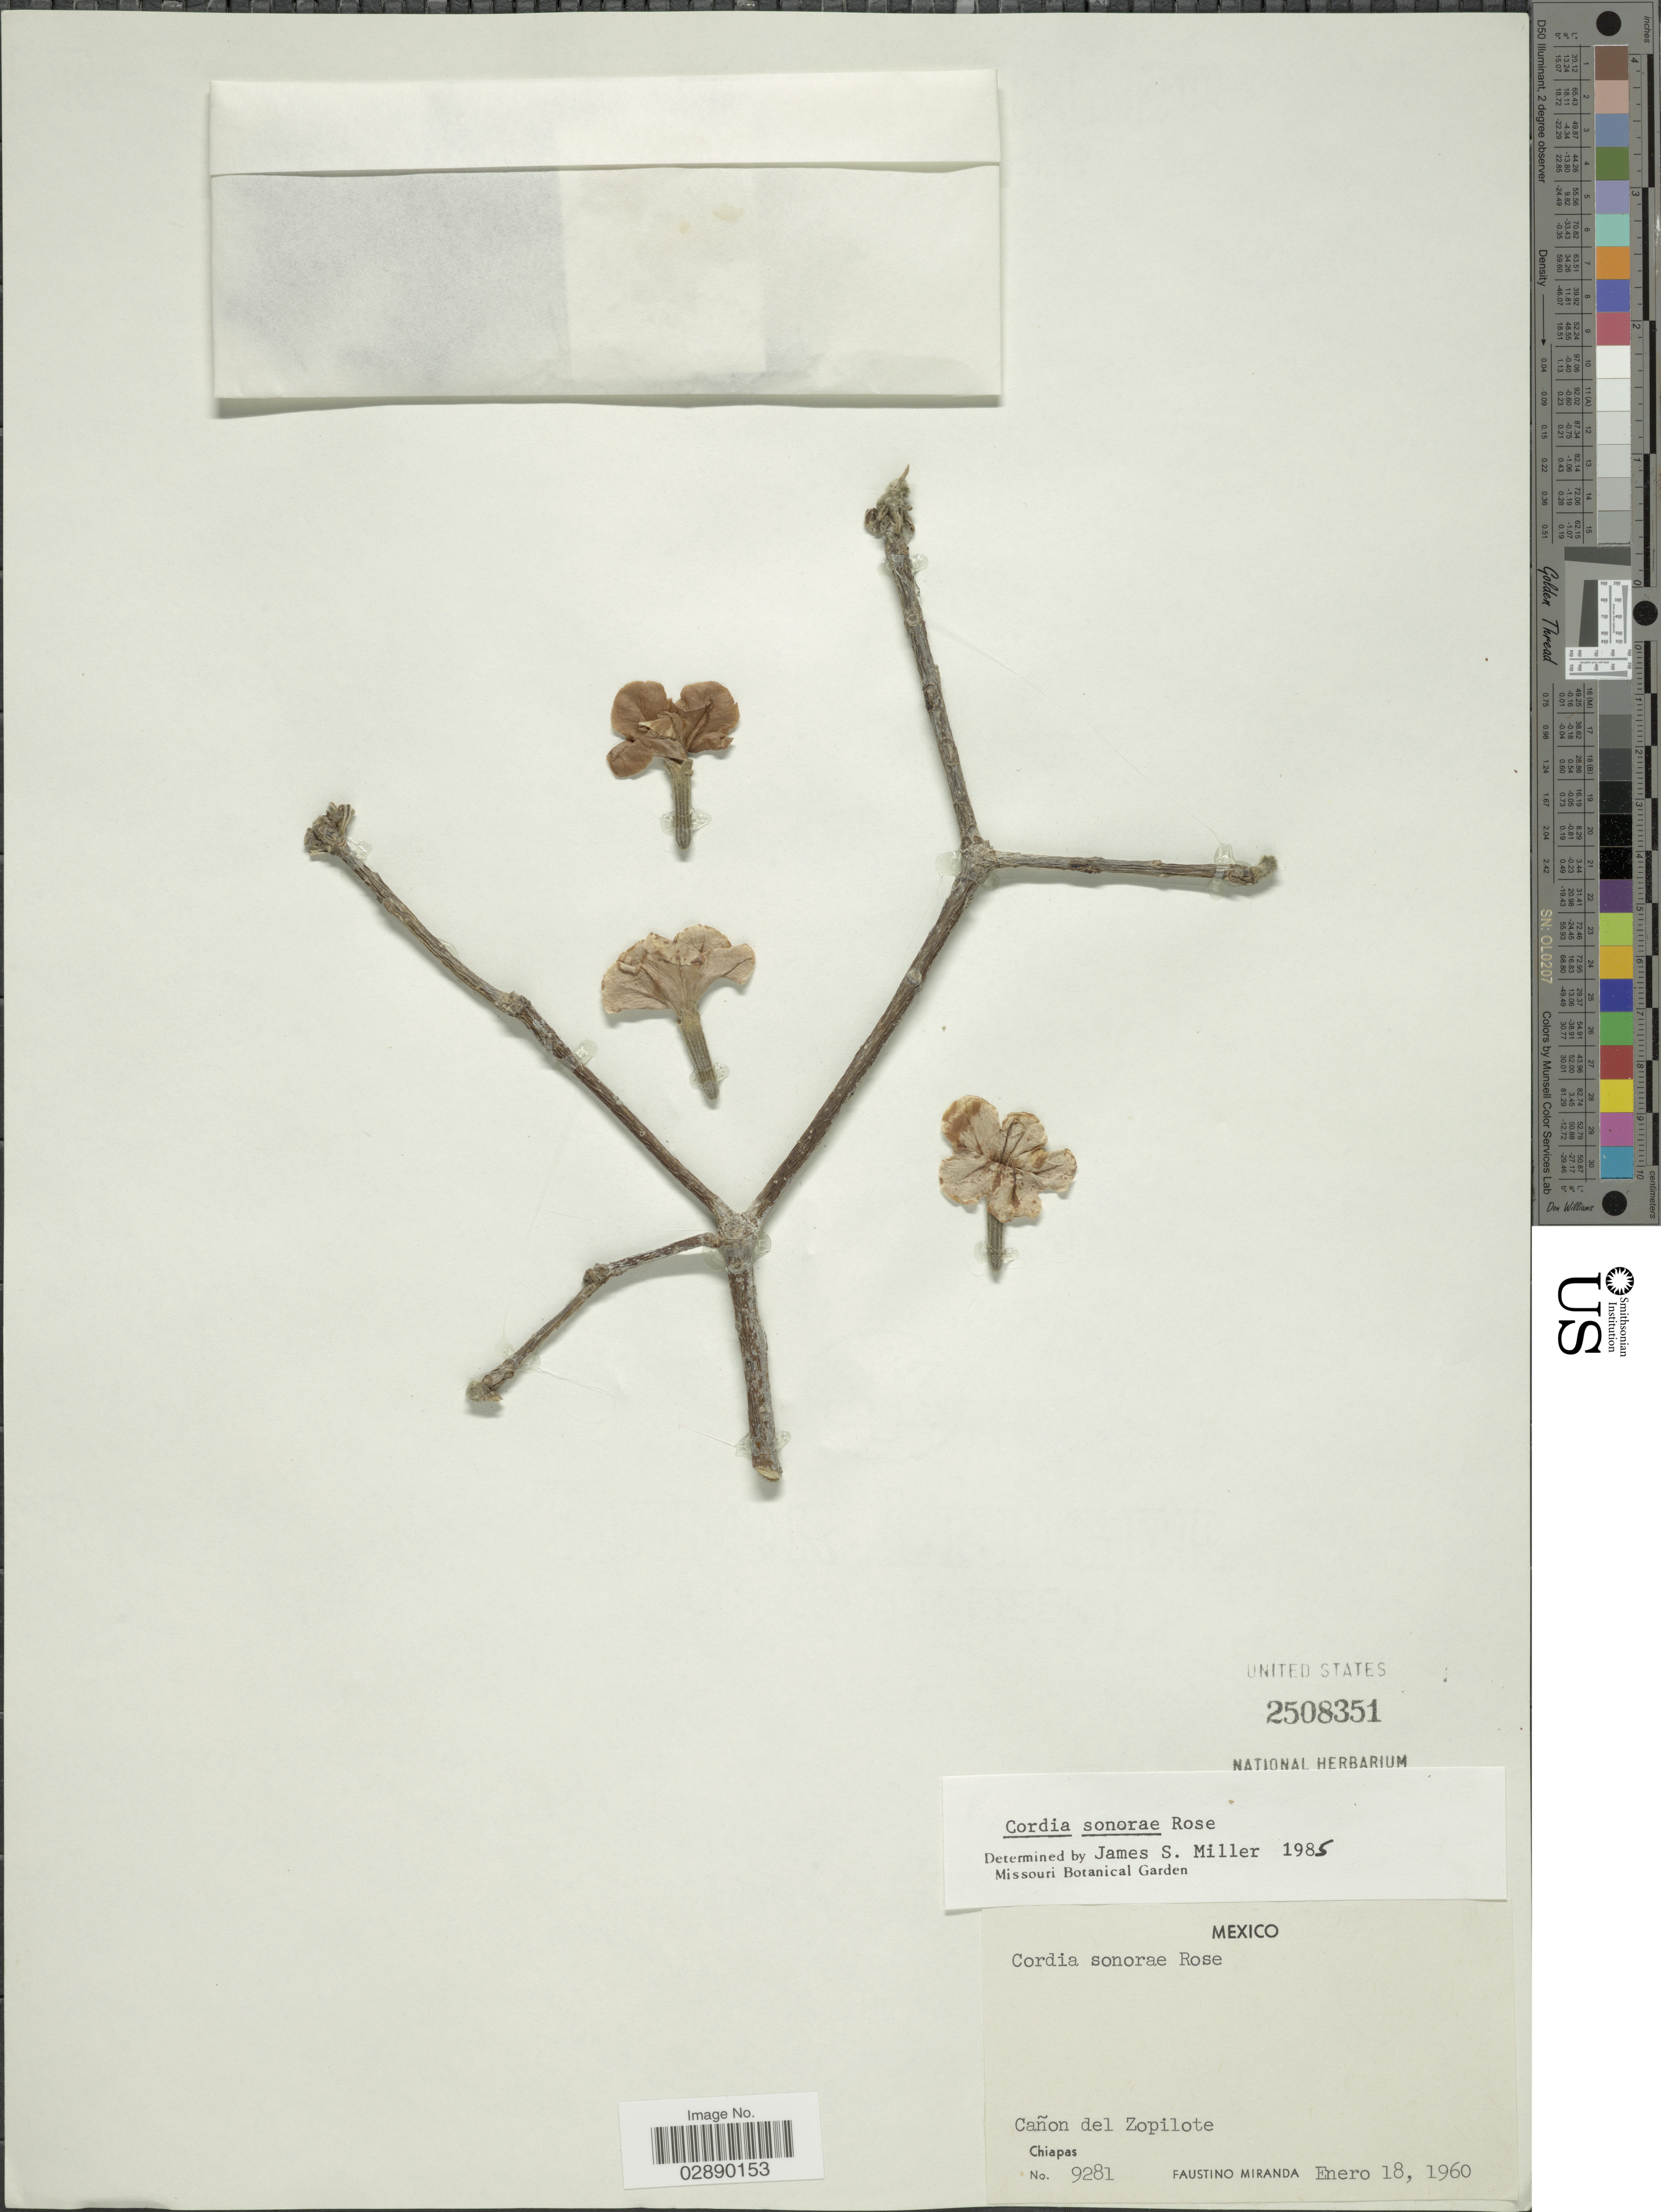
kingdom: Plantae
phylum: Tracheophyta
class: Magnoliopsida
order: Boraginales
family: Cordiaceae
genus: Cordia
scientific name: Cordia sonorae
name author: Rose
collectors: F. Miranda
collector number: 9281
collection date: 1960-01-18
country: Mexico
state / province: Chiapas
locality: Cañon del Zopilote.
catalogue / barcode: US 2508351